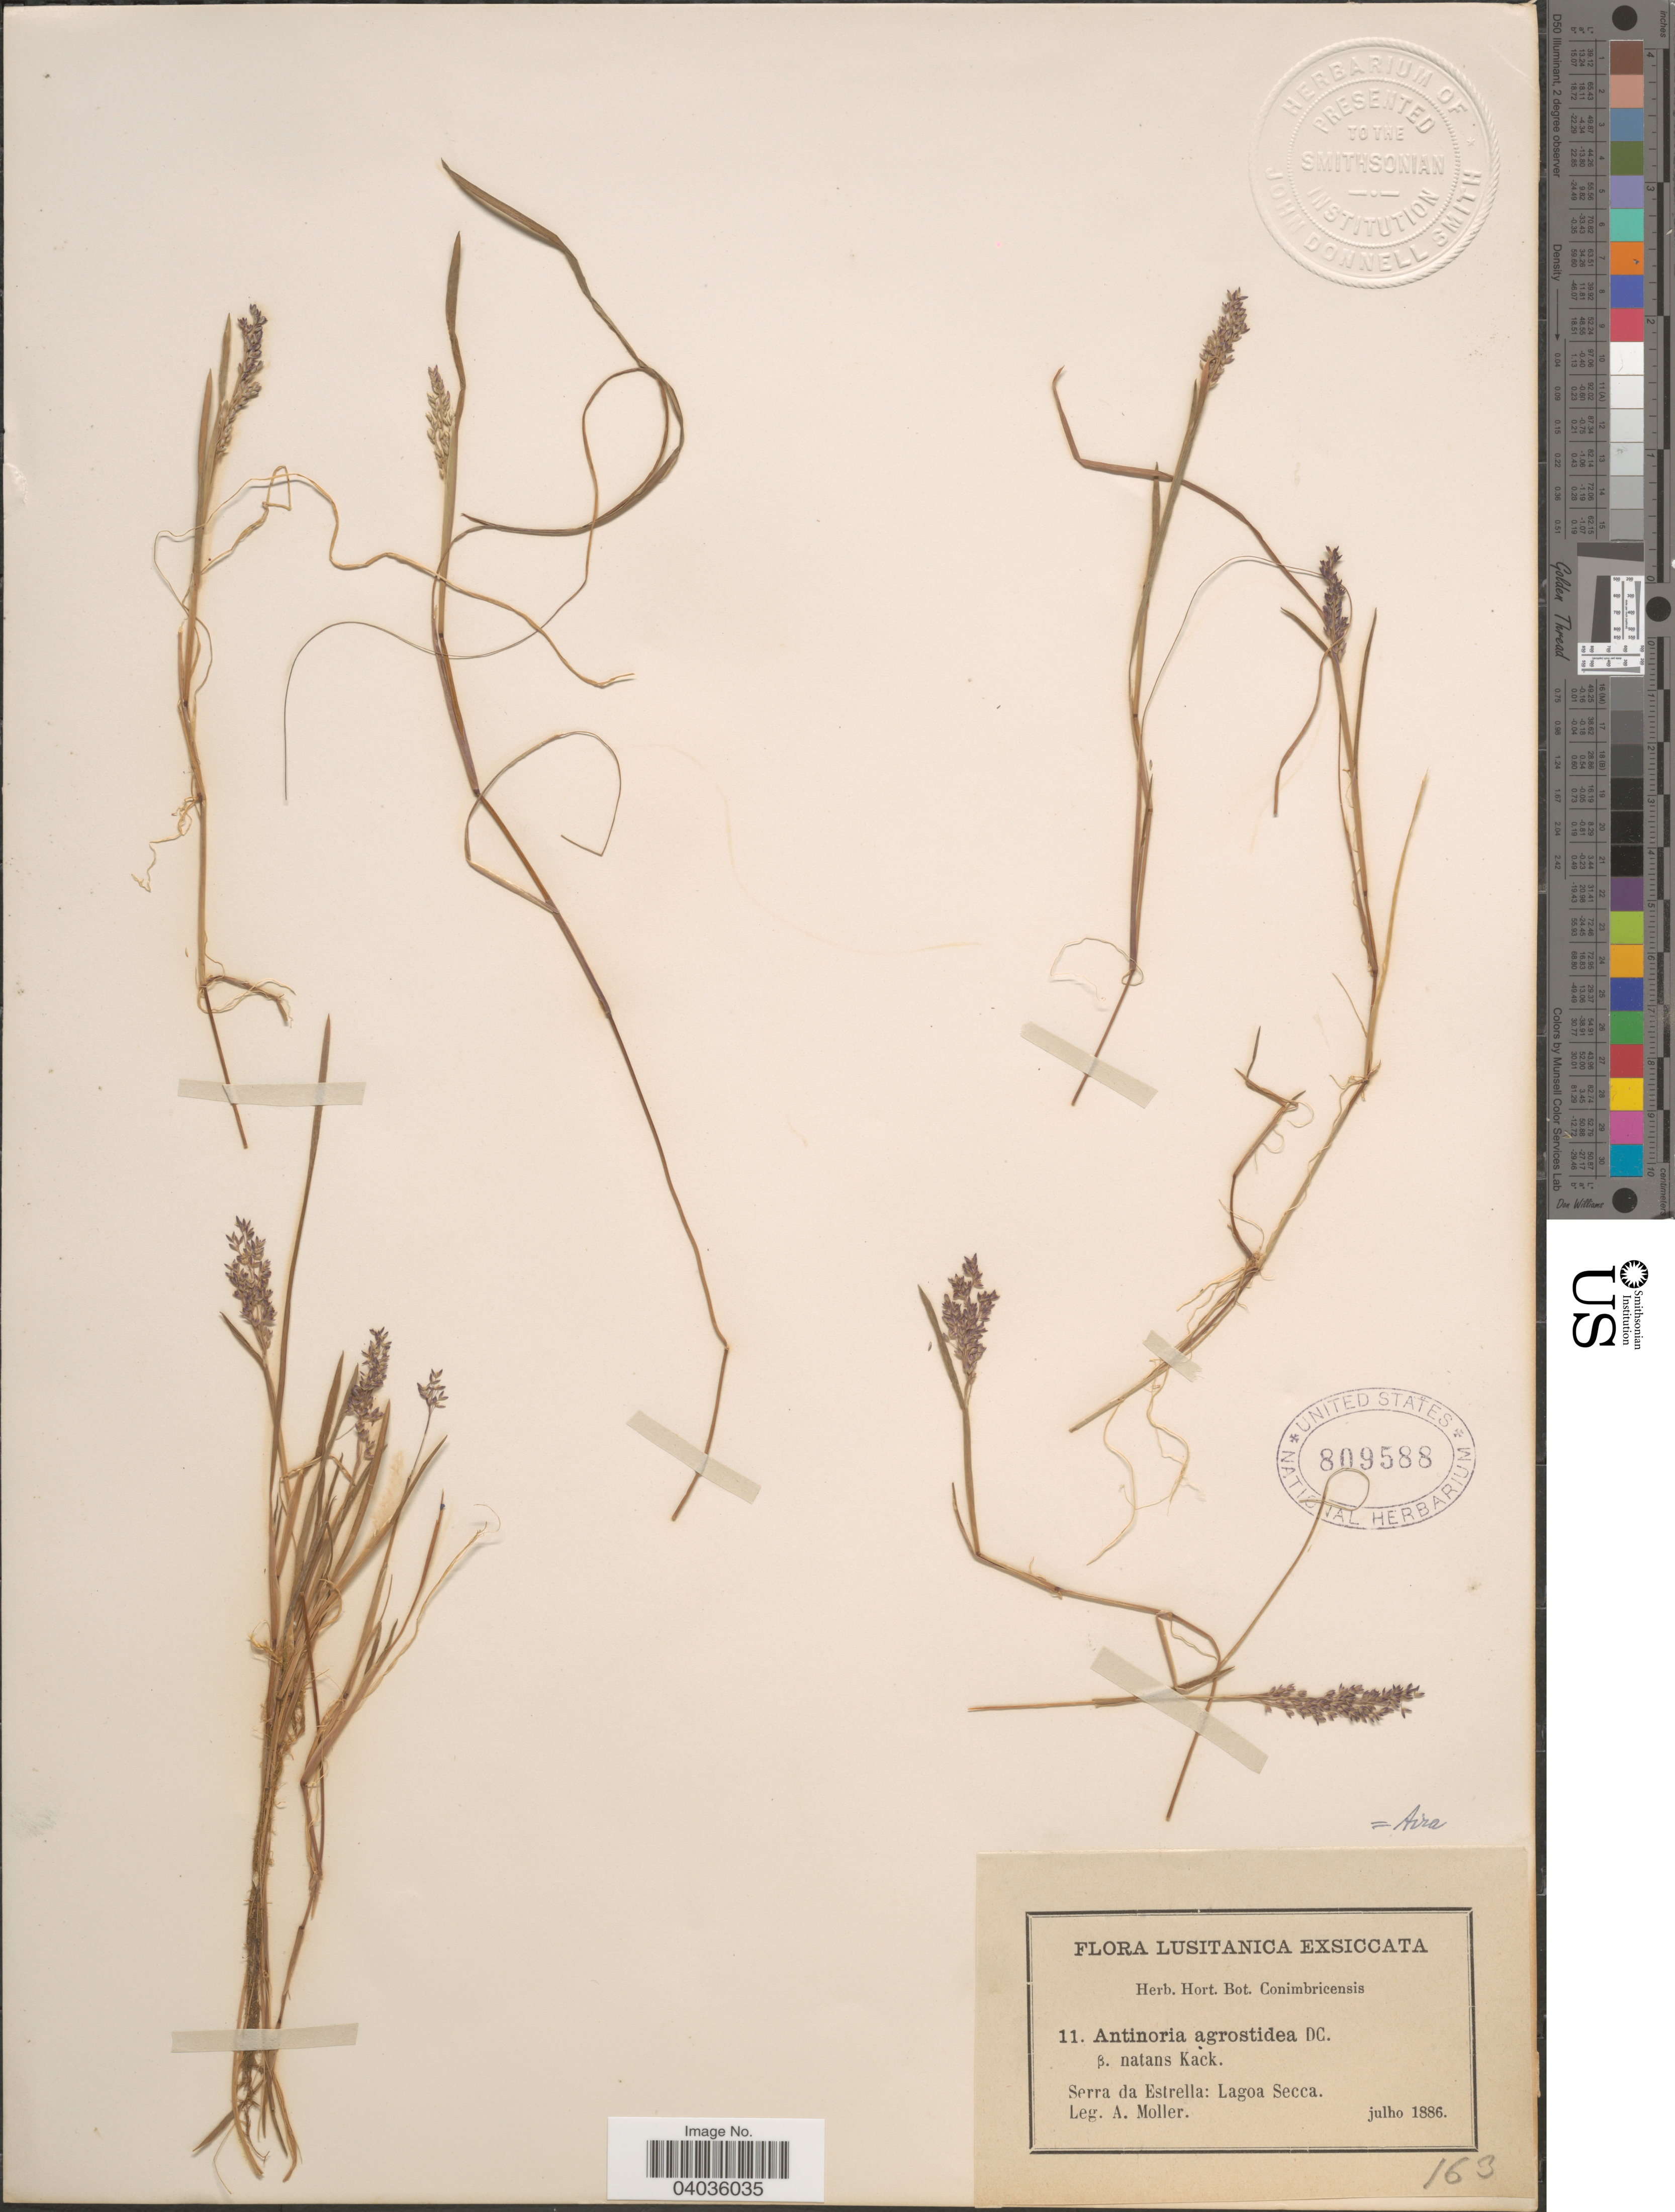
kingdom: Plantae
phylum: Tracheophyta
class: Liliopsida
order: Poales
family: Poaceae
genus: Antinoria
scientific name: Antinoria agrostidea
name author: (DC.) Parl.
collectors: A. Moller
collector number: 11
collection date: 1886-07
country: Portugal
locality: Lusitanica. Serra da Estrella: Lagoa Secca.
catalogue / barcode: US 809588